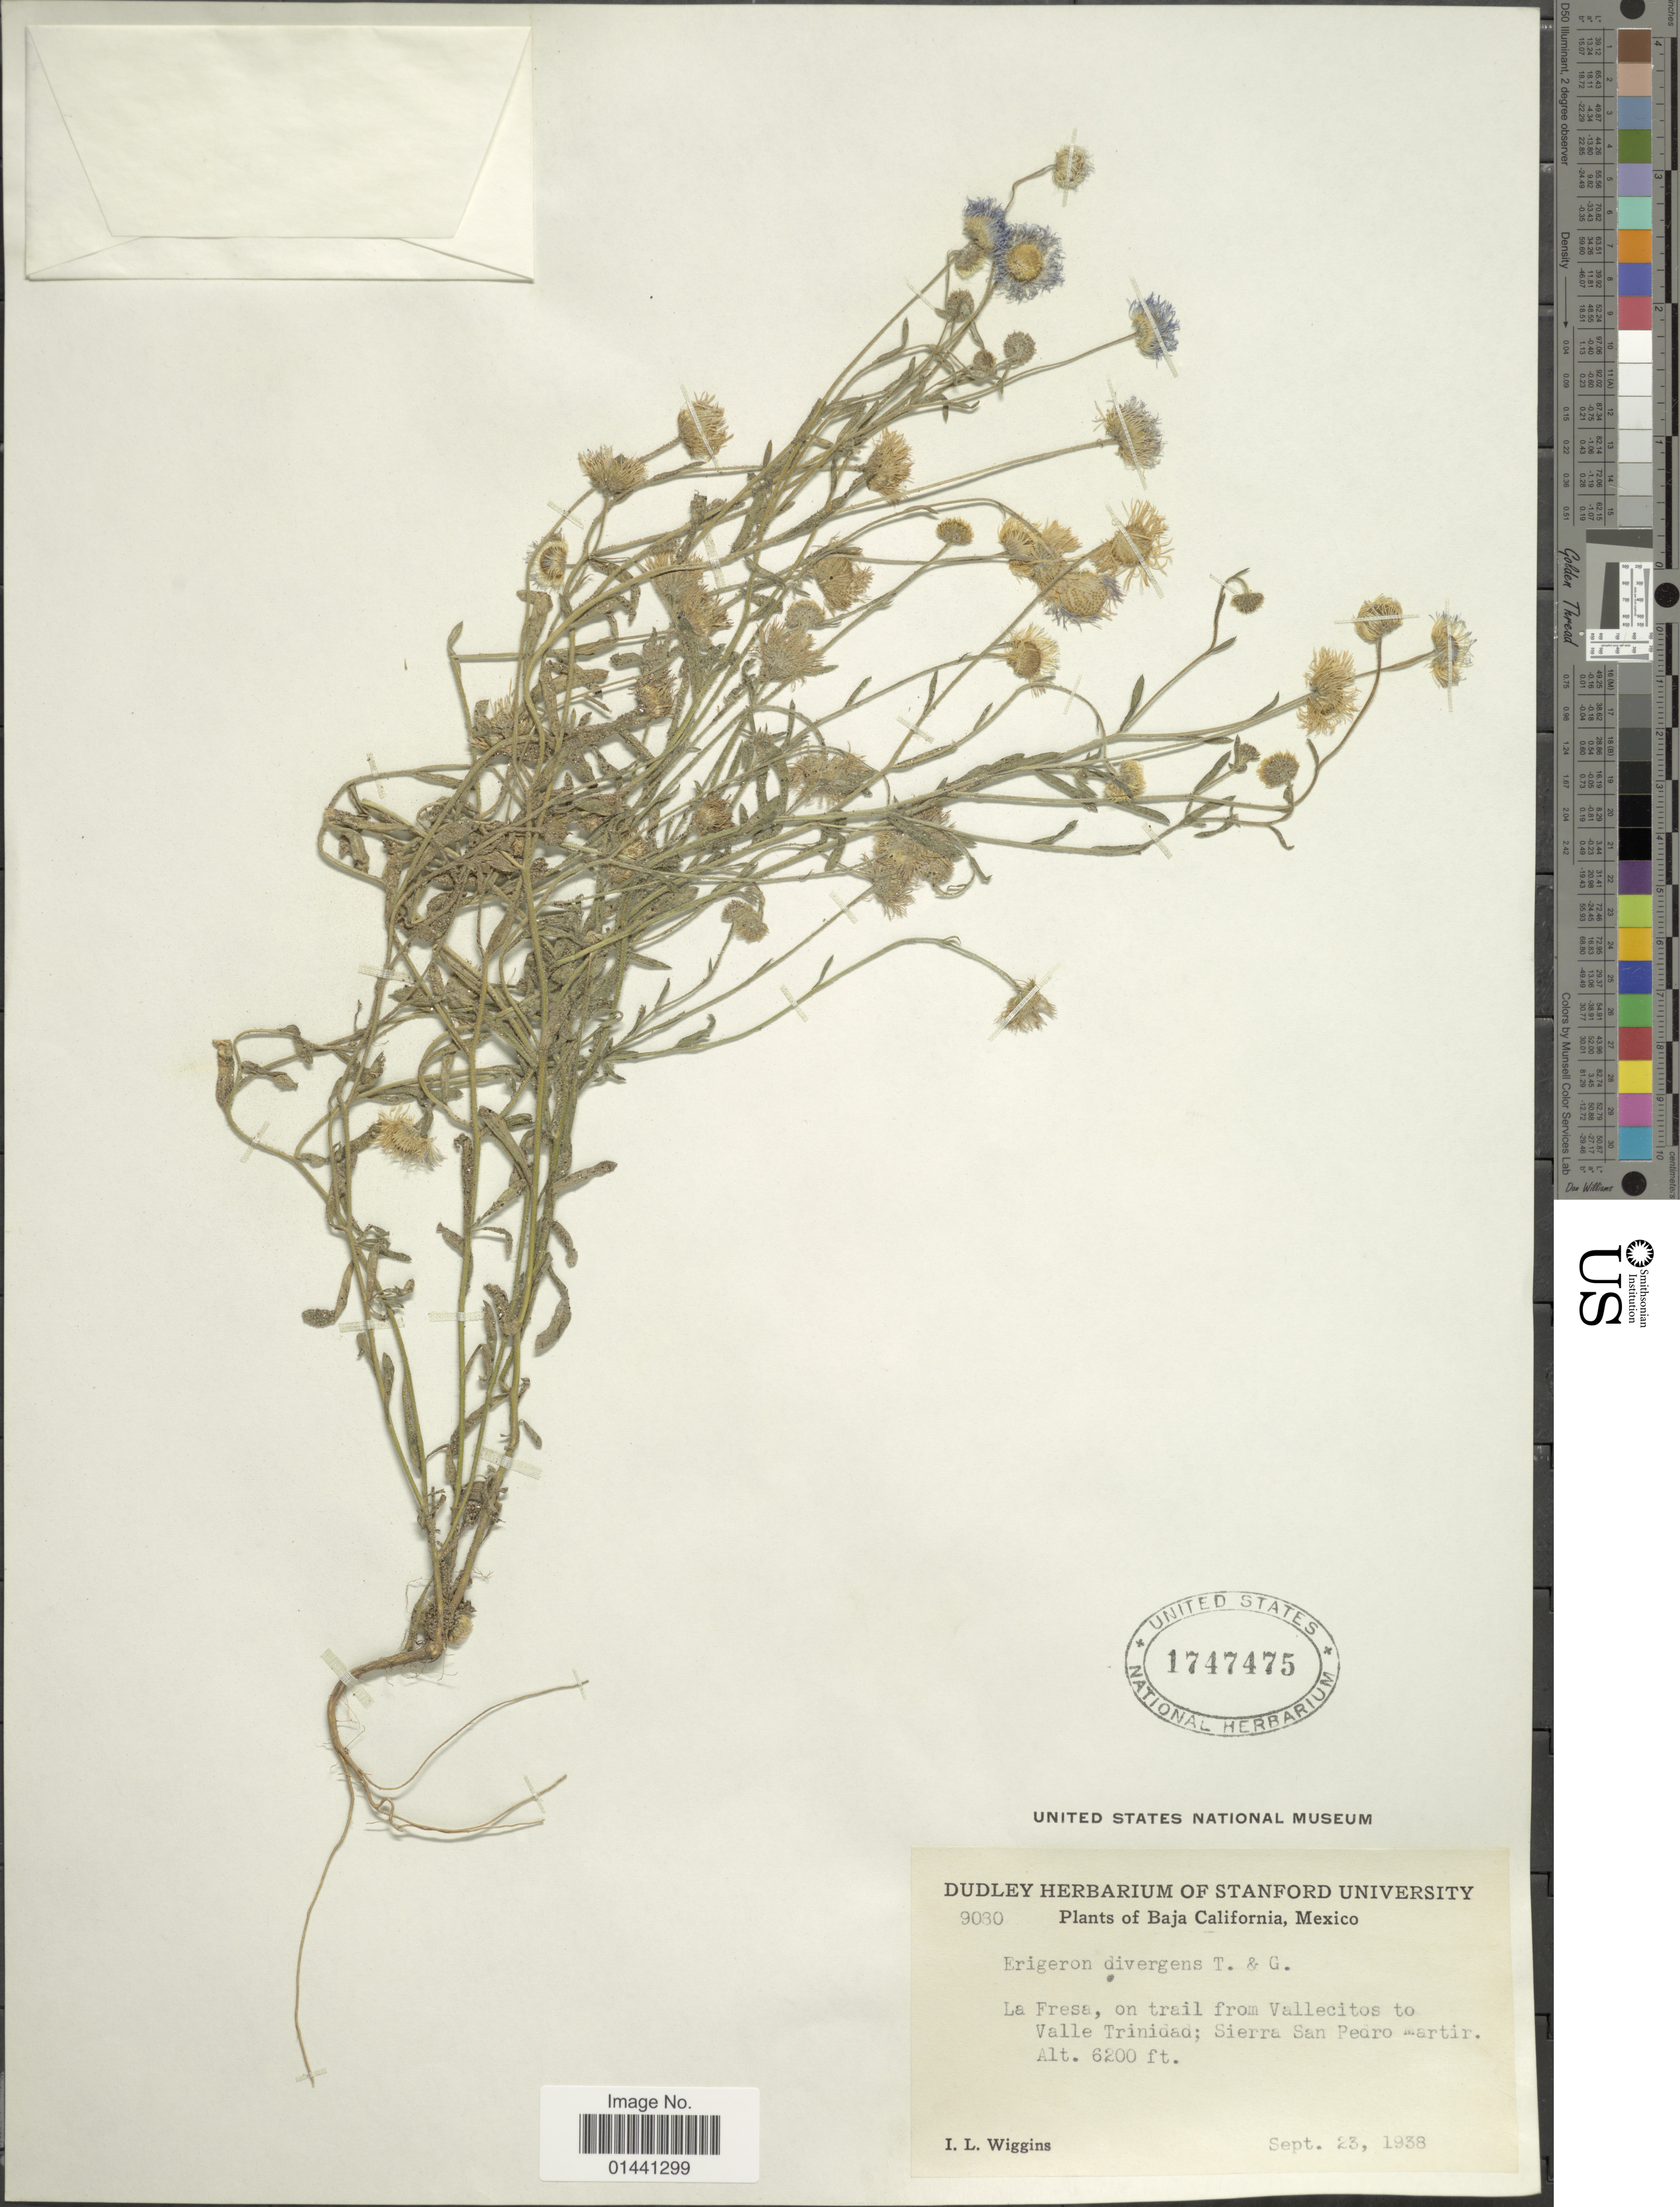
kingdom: Plantae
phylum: Tracheophyta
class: Magnoliopsida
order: Asterales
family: Asteraceae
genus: Erigeron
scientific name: Erigeron divergens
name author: Torr. & A. Gray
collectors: I. L. Wiggins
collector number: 9080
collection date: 1938-07-23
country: Mexico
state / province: Baja California Sur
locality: La Fresa, on traiol from Vallecitos to Valle Trinidad; Sierra San Pedro Martir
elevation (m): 1890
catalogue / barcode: US 1747475